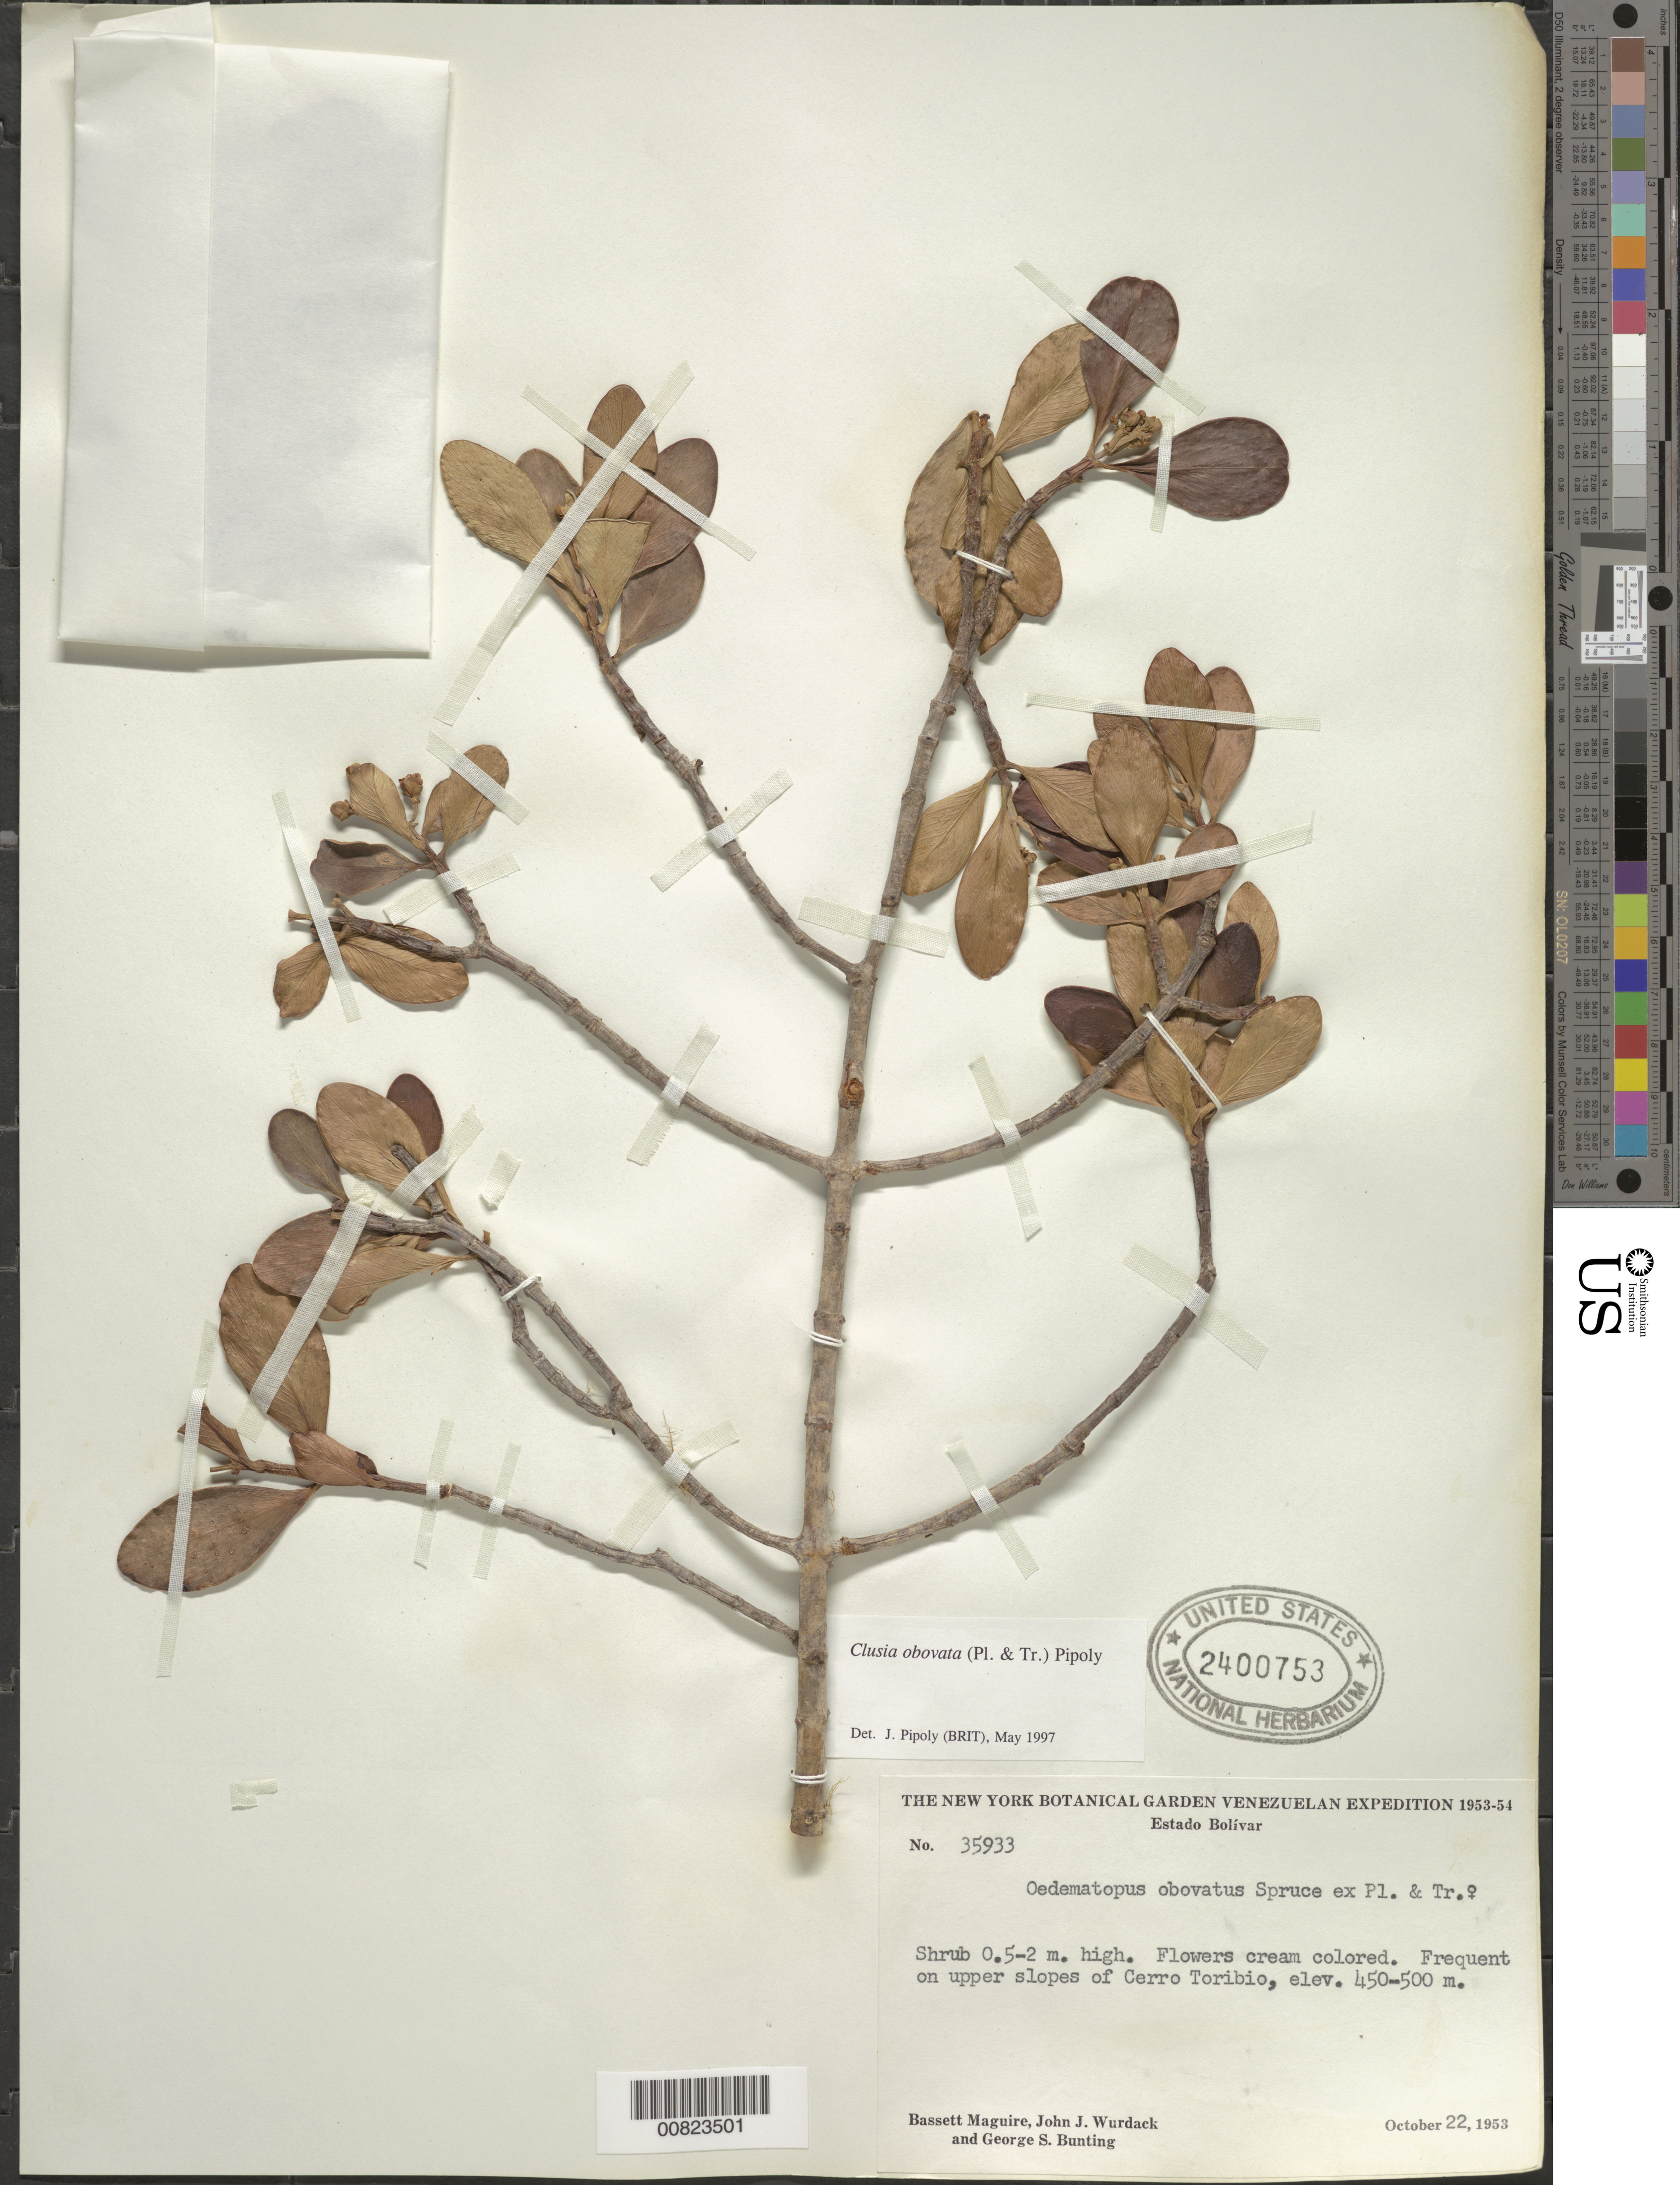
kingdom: Plantae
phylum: Tracheophyta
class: Magnoliopsida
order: Malpighiales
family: Clusiaceae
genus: Clusia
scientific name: Clusia obovata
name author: (Spruce ex Planch. & Triana) Pipoly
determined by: Pipoly, J. J., III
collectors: B. Maguire, J. J. Wurdack & G. S. Bunting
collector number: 35933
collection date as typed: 22-Oct-53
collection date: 1953-10-22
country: Venezuela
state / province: Bolívar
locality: Cerro Toribio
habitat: Upper slopes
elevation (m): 450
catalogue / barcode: US 2400753